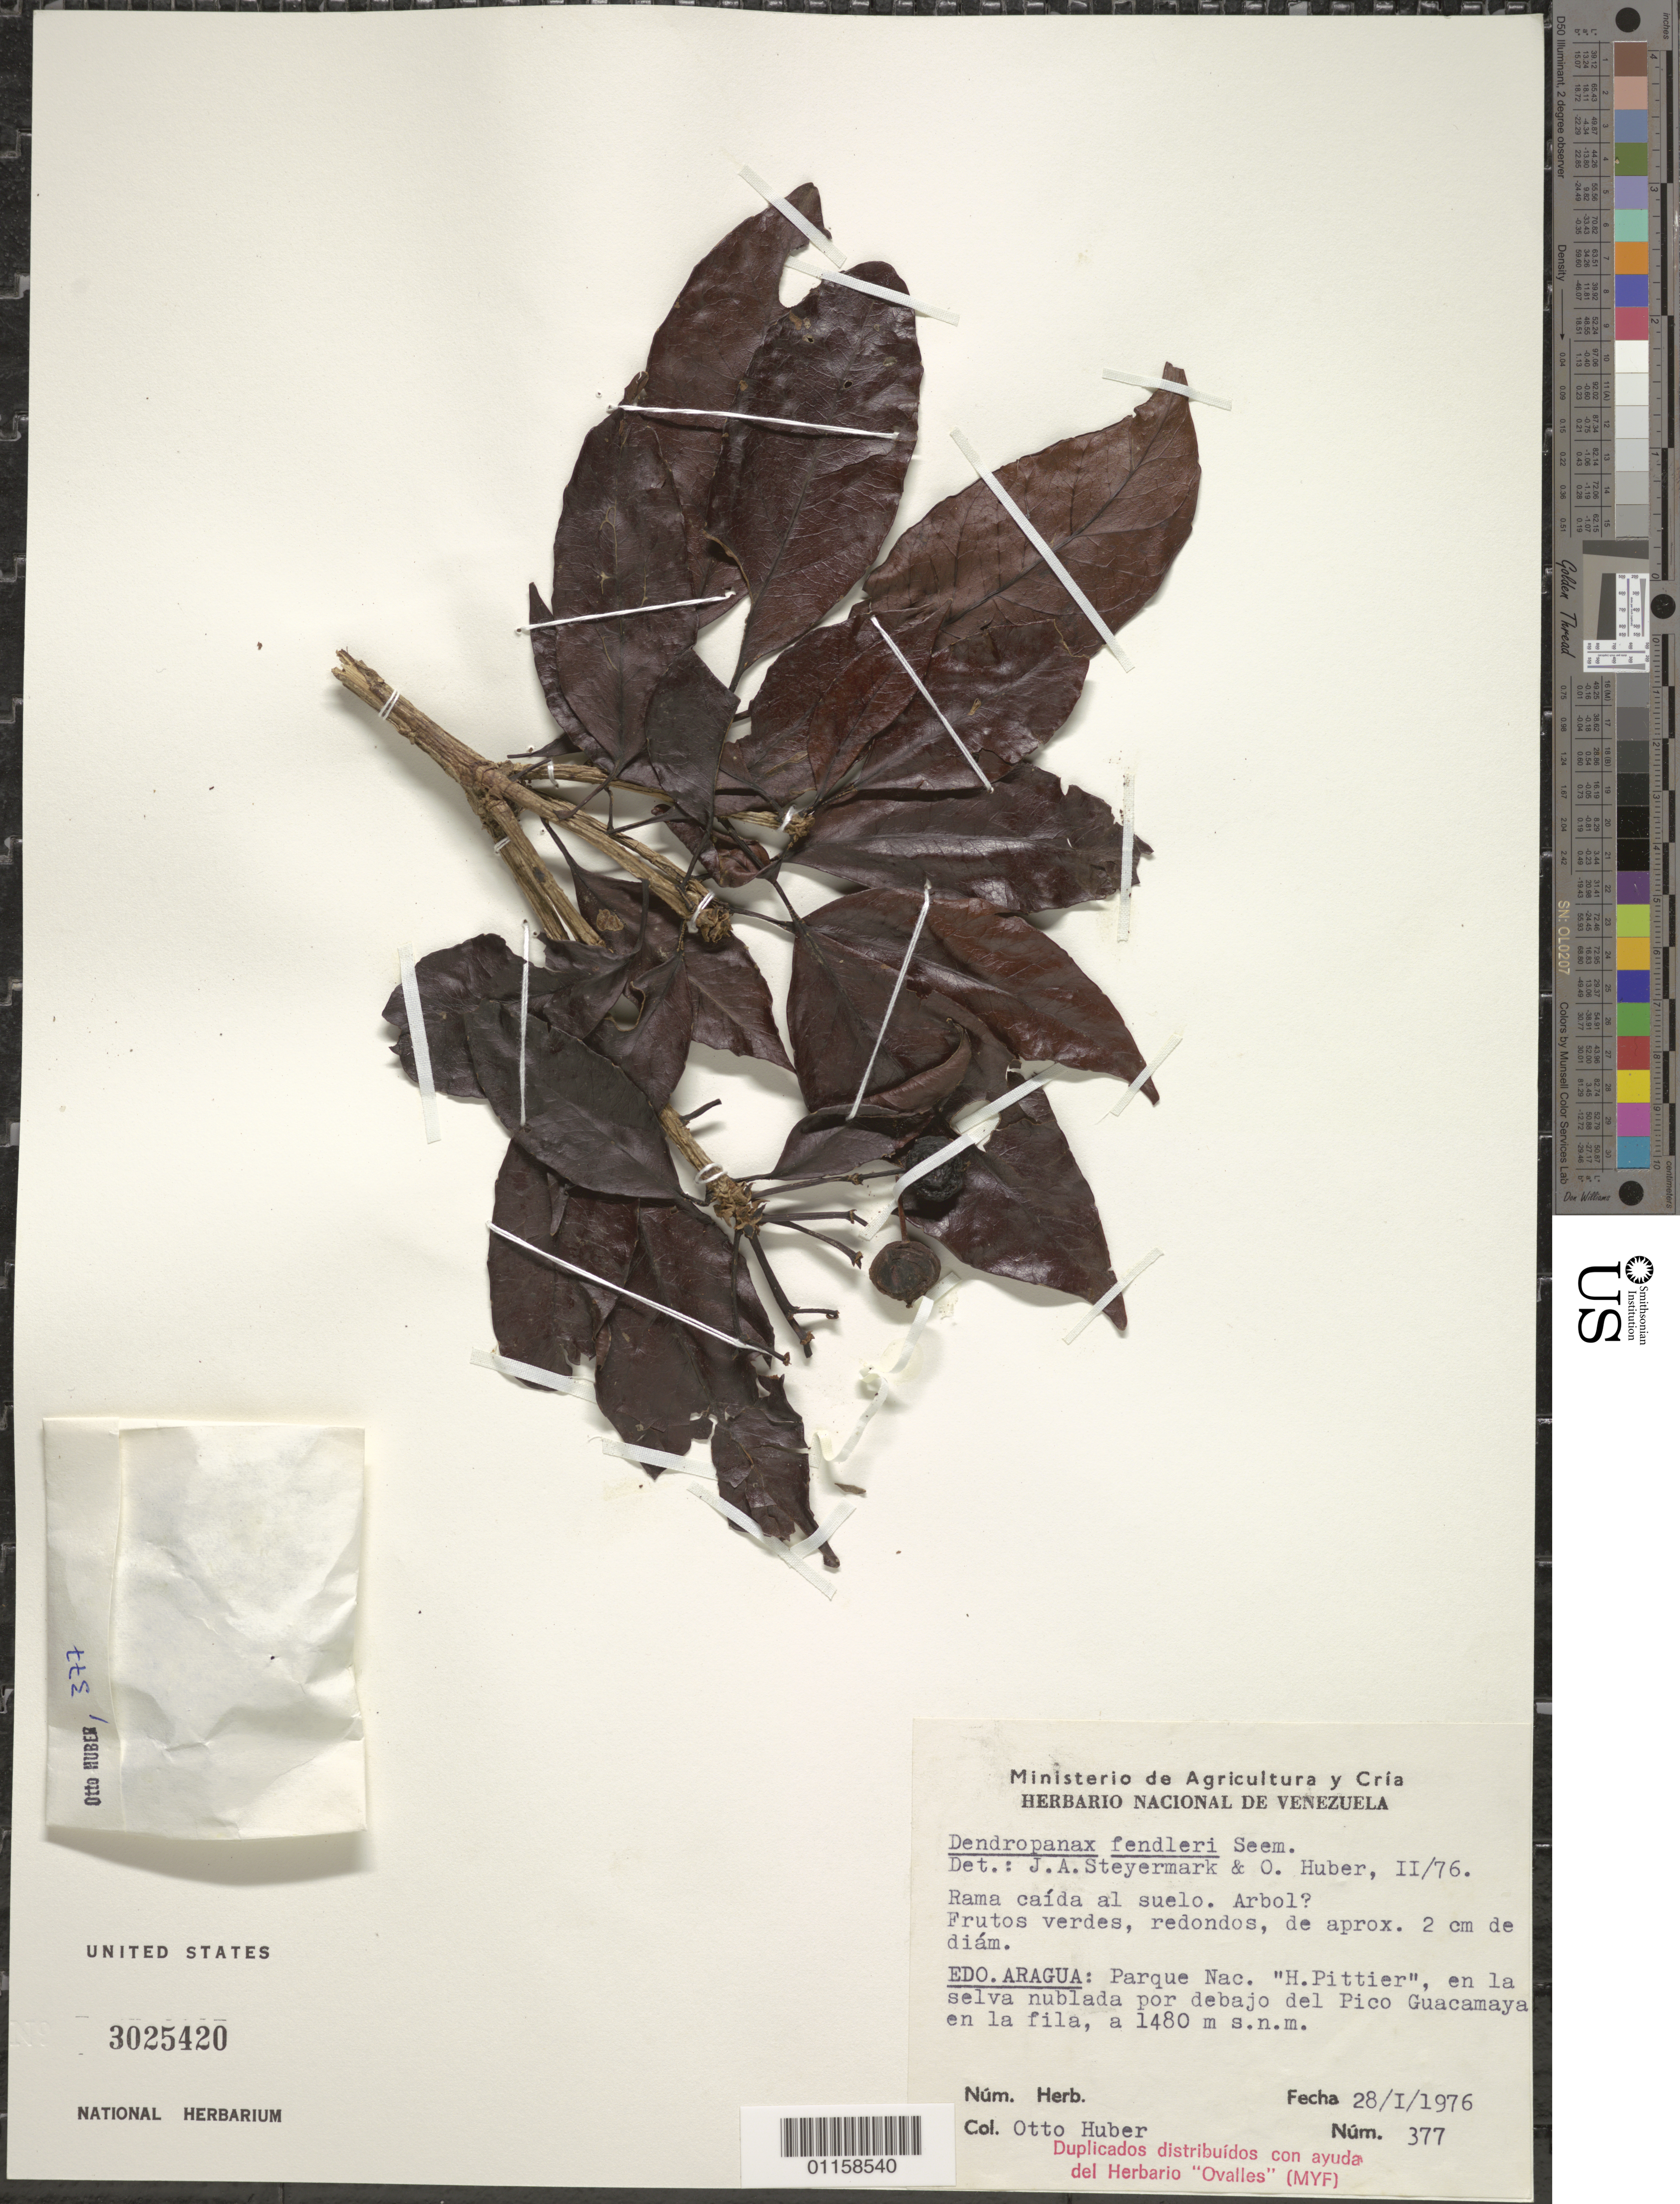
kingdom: Plantae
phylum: Tracheophyta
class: Magnoliopsida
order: Apiales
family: Araliaceae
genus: Dendropanax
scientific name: Dendropanax fendleri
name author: Seem.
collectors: O. Huber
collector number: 377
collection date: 1976-01-28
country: Venezuela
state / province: Aragua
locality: Pico Guacamaya en la fila.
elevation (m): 1480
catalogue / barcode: US 3025420